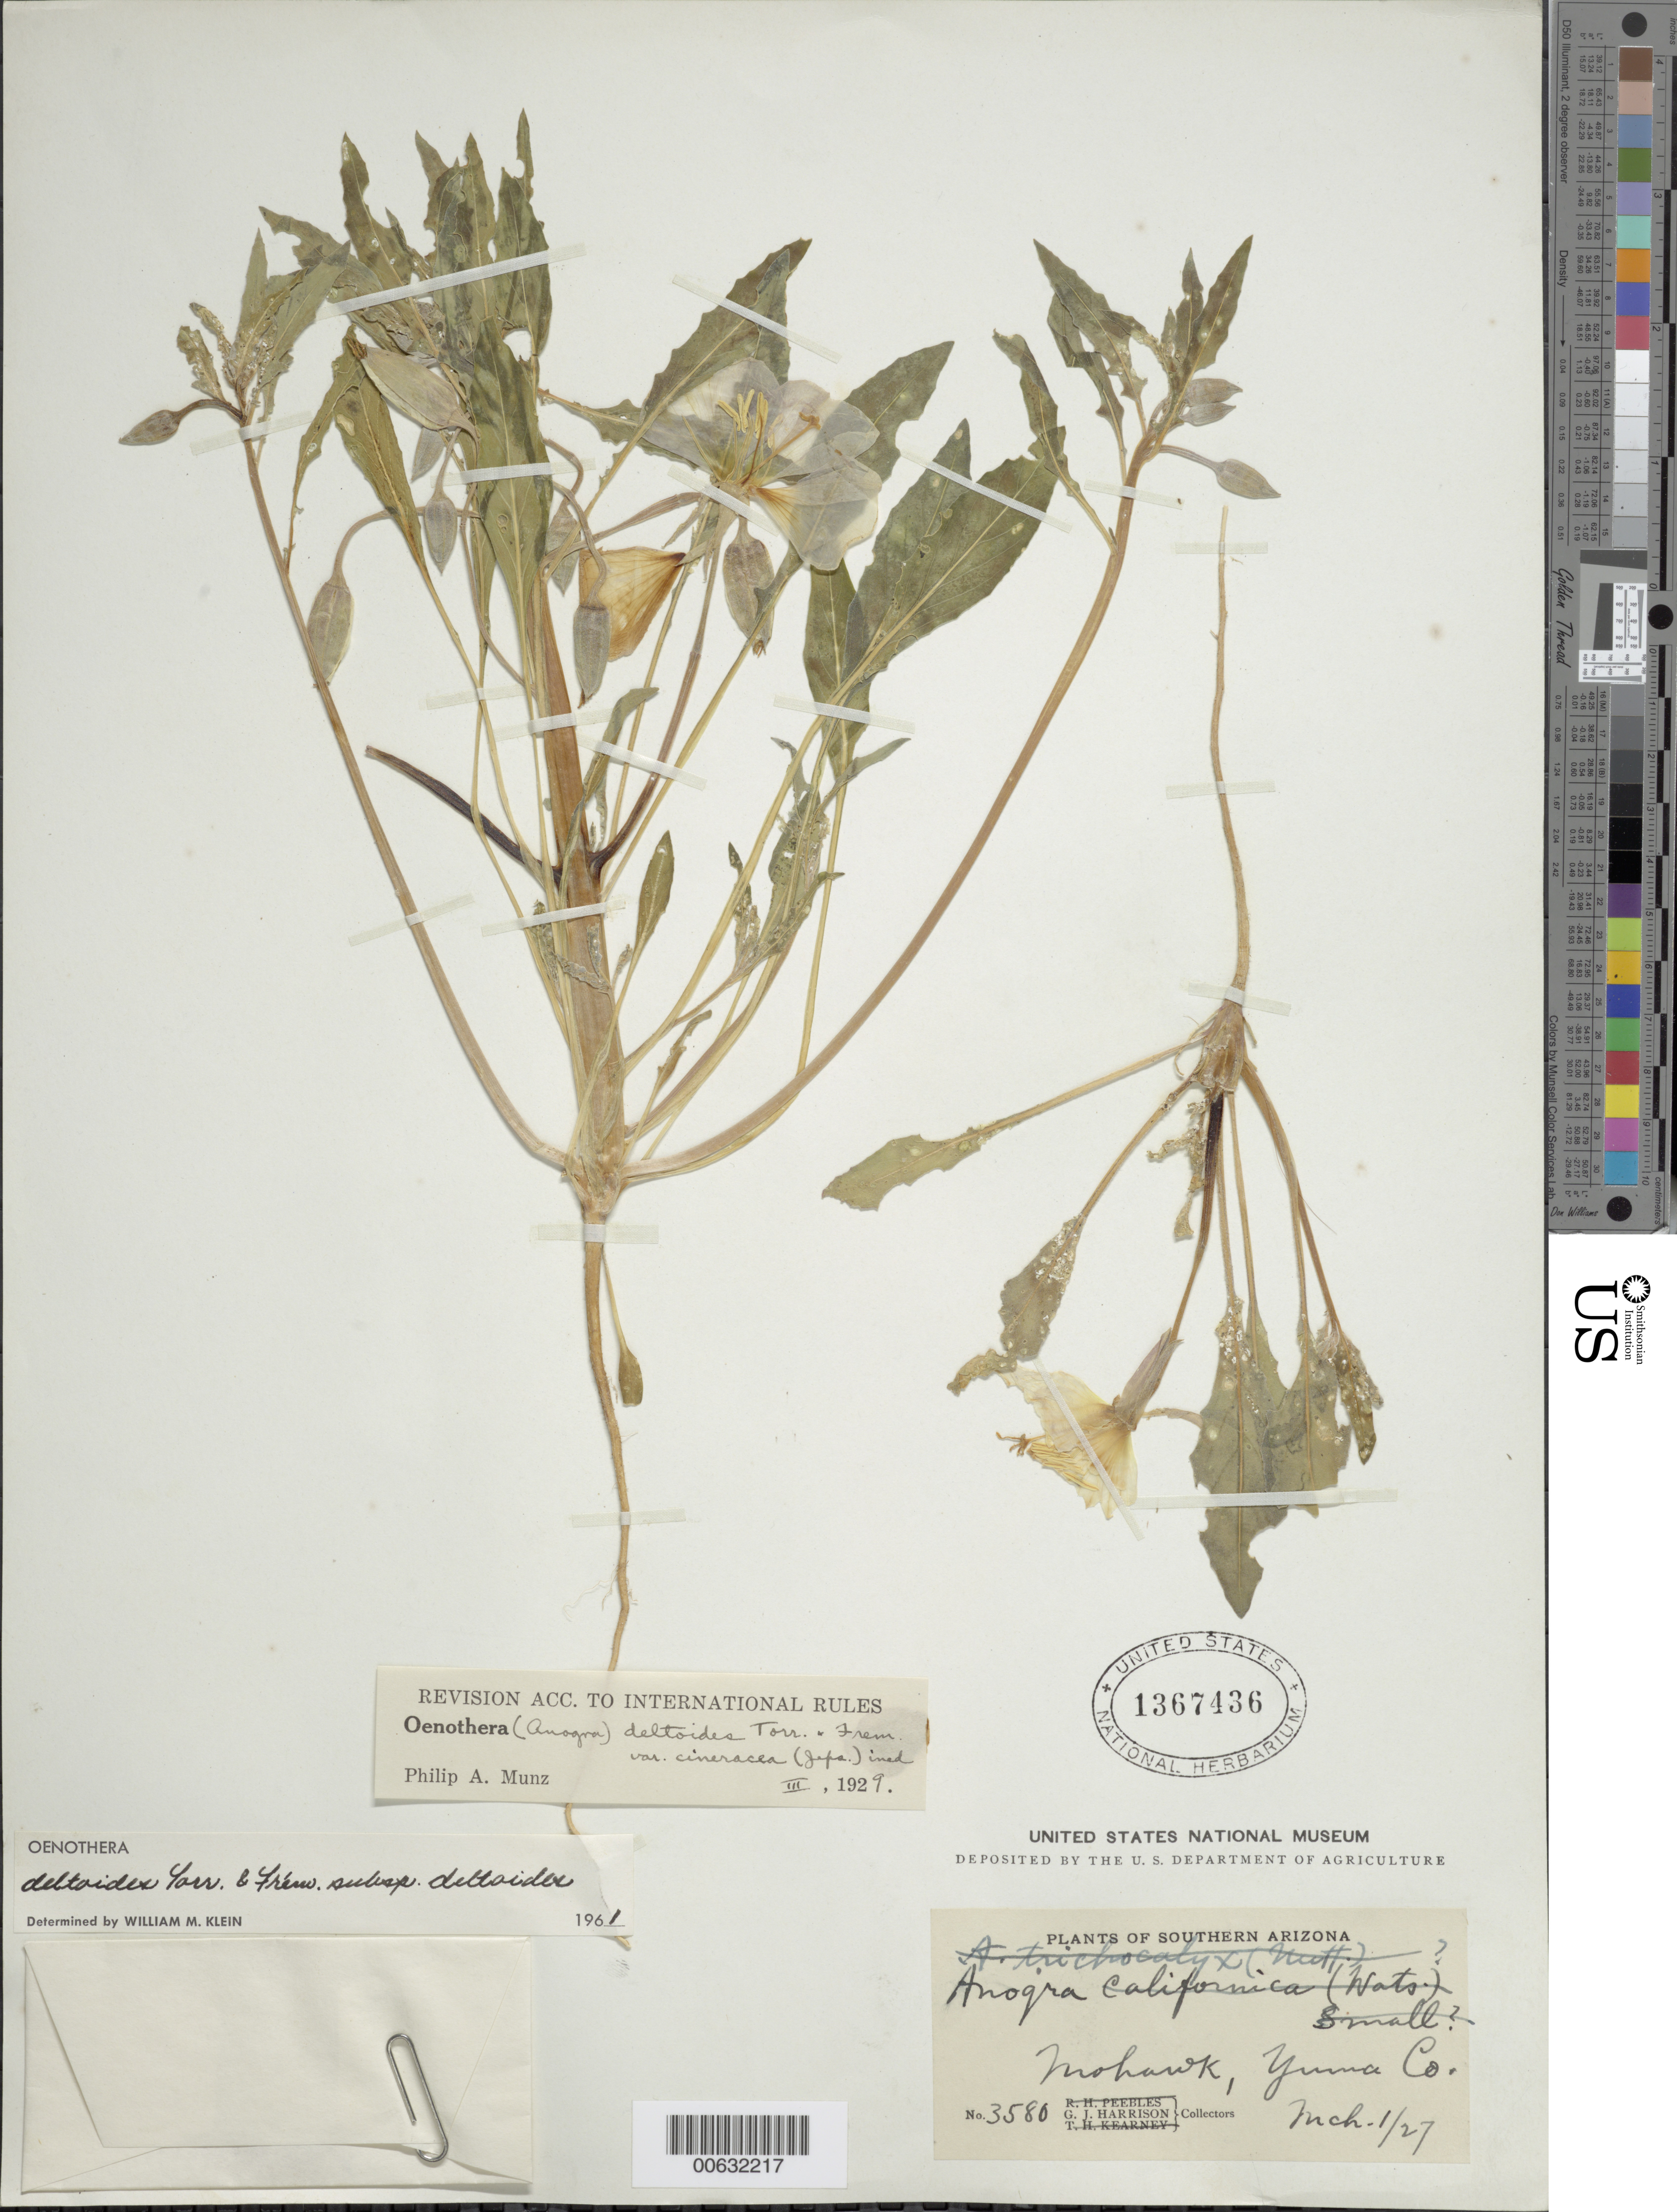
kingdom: Plantae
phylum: Tracheophyta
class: Magnoliopsida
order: Myrtales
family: Onagraceae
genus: Oenothera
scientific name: Oenothera deltoides subsp. deltoides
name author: Torr. & Frém.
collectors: G. J. Harrison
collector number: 3580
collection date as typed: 01 Mar 1927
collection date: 1927-03-01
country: United States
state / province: Arizona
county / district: Yuma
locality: Mohawk.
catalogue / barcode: US 1367436